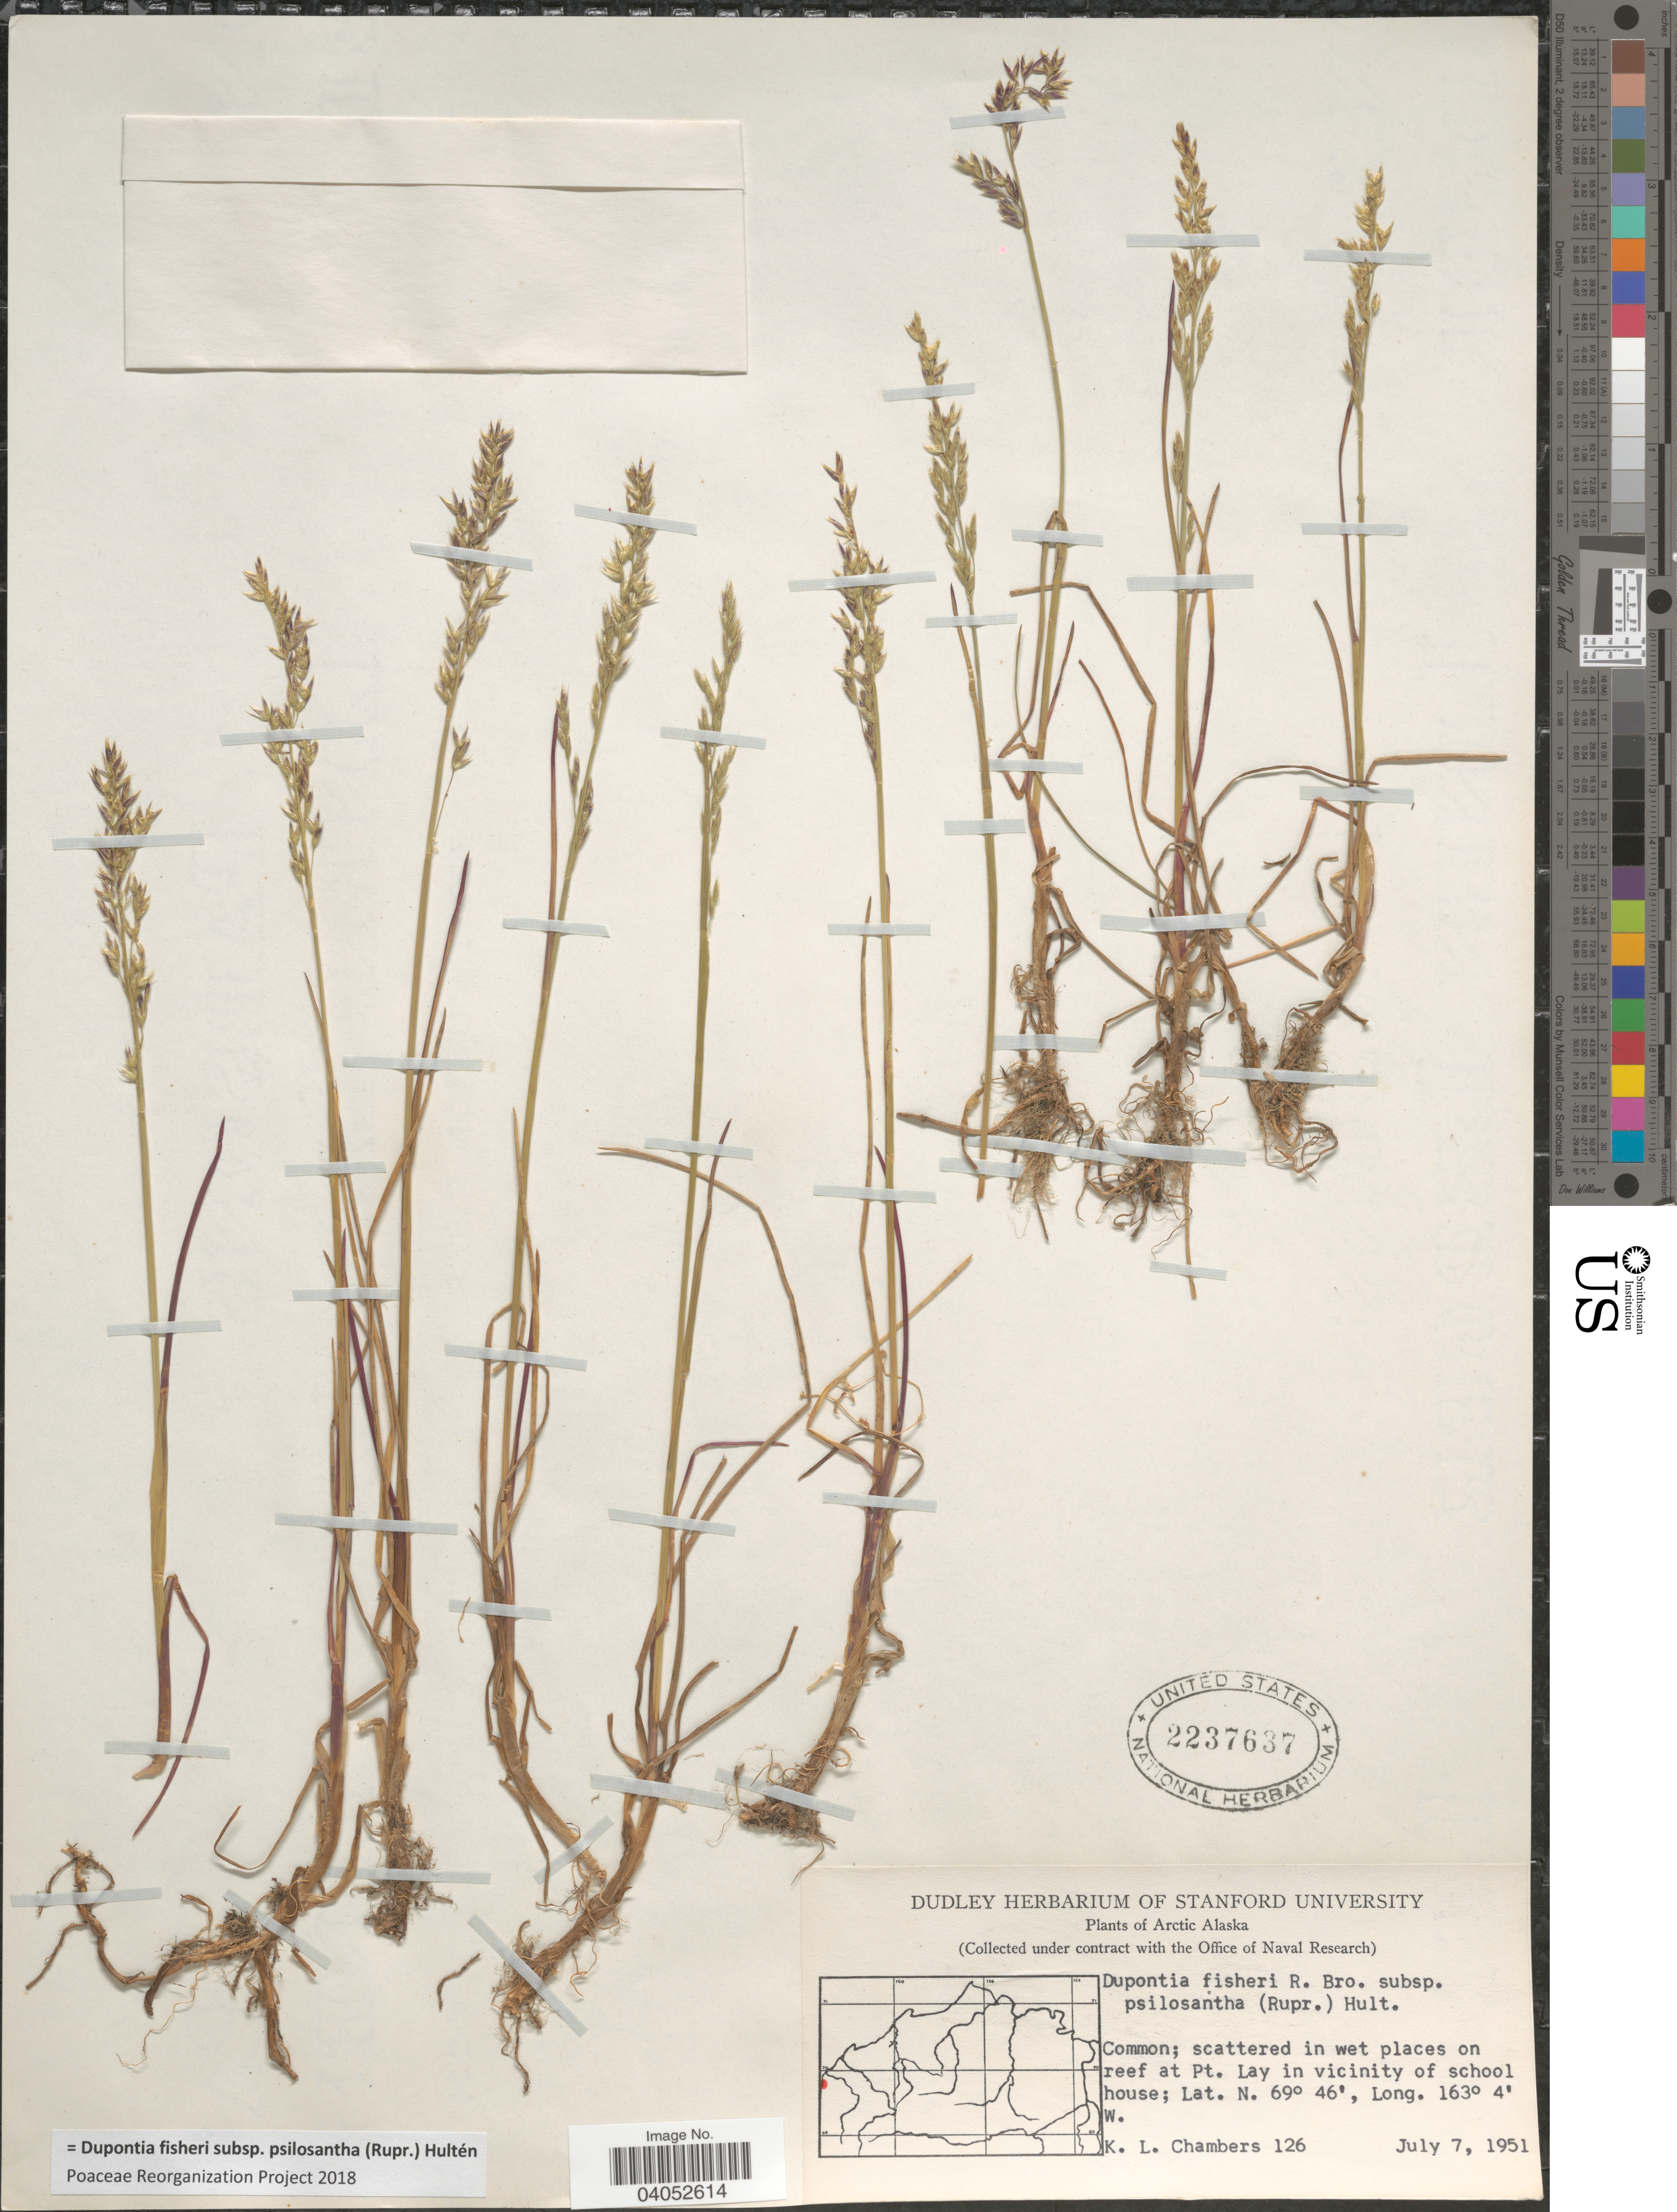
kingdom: Plantae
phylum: Tracheophyta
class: Liliopsida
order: Poales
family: Poaceae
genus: Dupontia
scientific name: Dupontia fisheri subsp. psilosantha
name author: (Rupr.) Hultén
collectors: K. Chambers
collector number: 126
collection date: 1951-07-07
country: United States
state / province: Alaska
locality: Arctic Alaska. At Pt. Lay in vicinity of school house.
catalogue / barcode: US 2237637